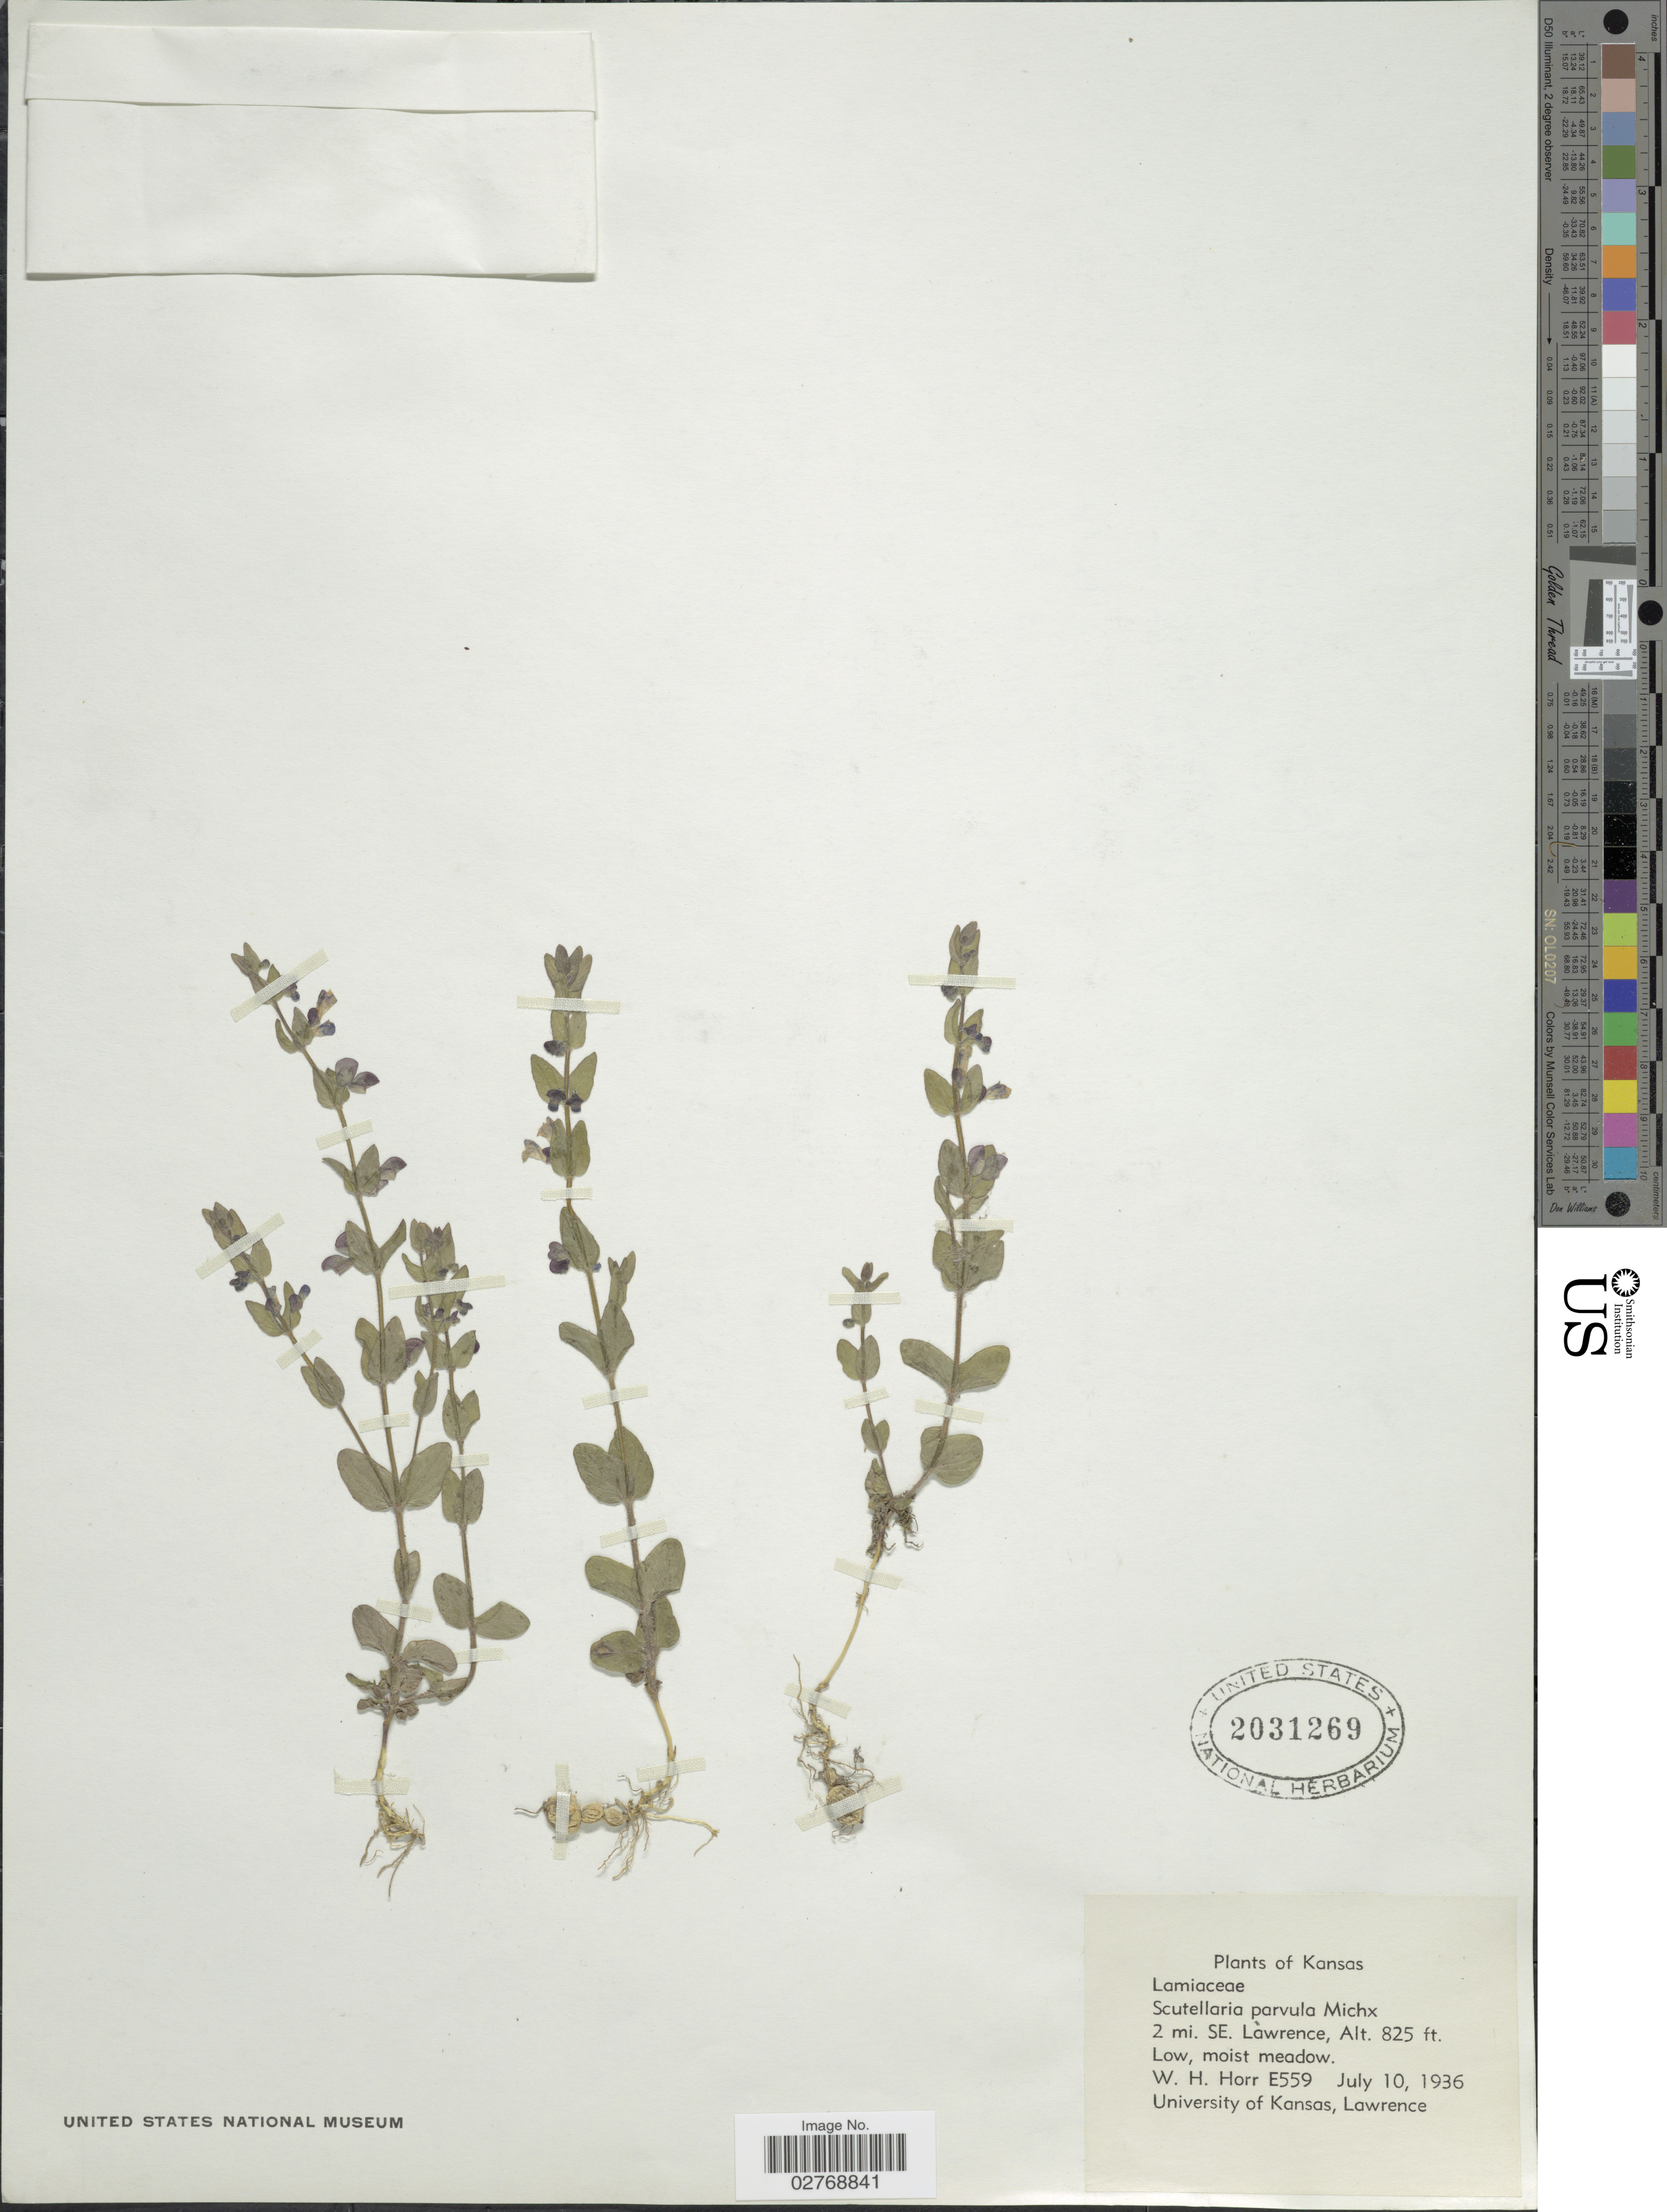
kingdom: Plantae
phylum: Tracheophyta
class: Magnoliopsida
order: Lamiales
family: Lamiaceae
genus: Scutellaria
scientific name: Scutellaria parvula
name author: Michx.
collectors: W. H. Horr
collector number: E559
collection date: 1936-07-10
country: United States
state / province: Kansas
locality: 2 mi. SE. Lawrence.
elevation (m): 251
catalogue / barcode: US 2031269